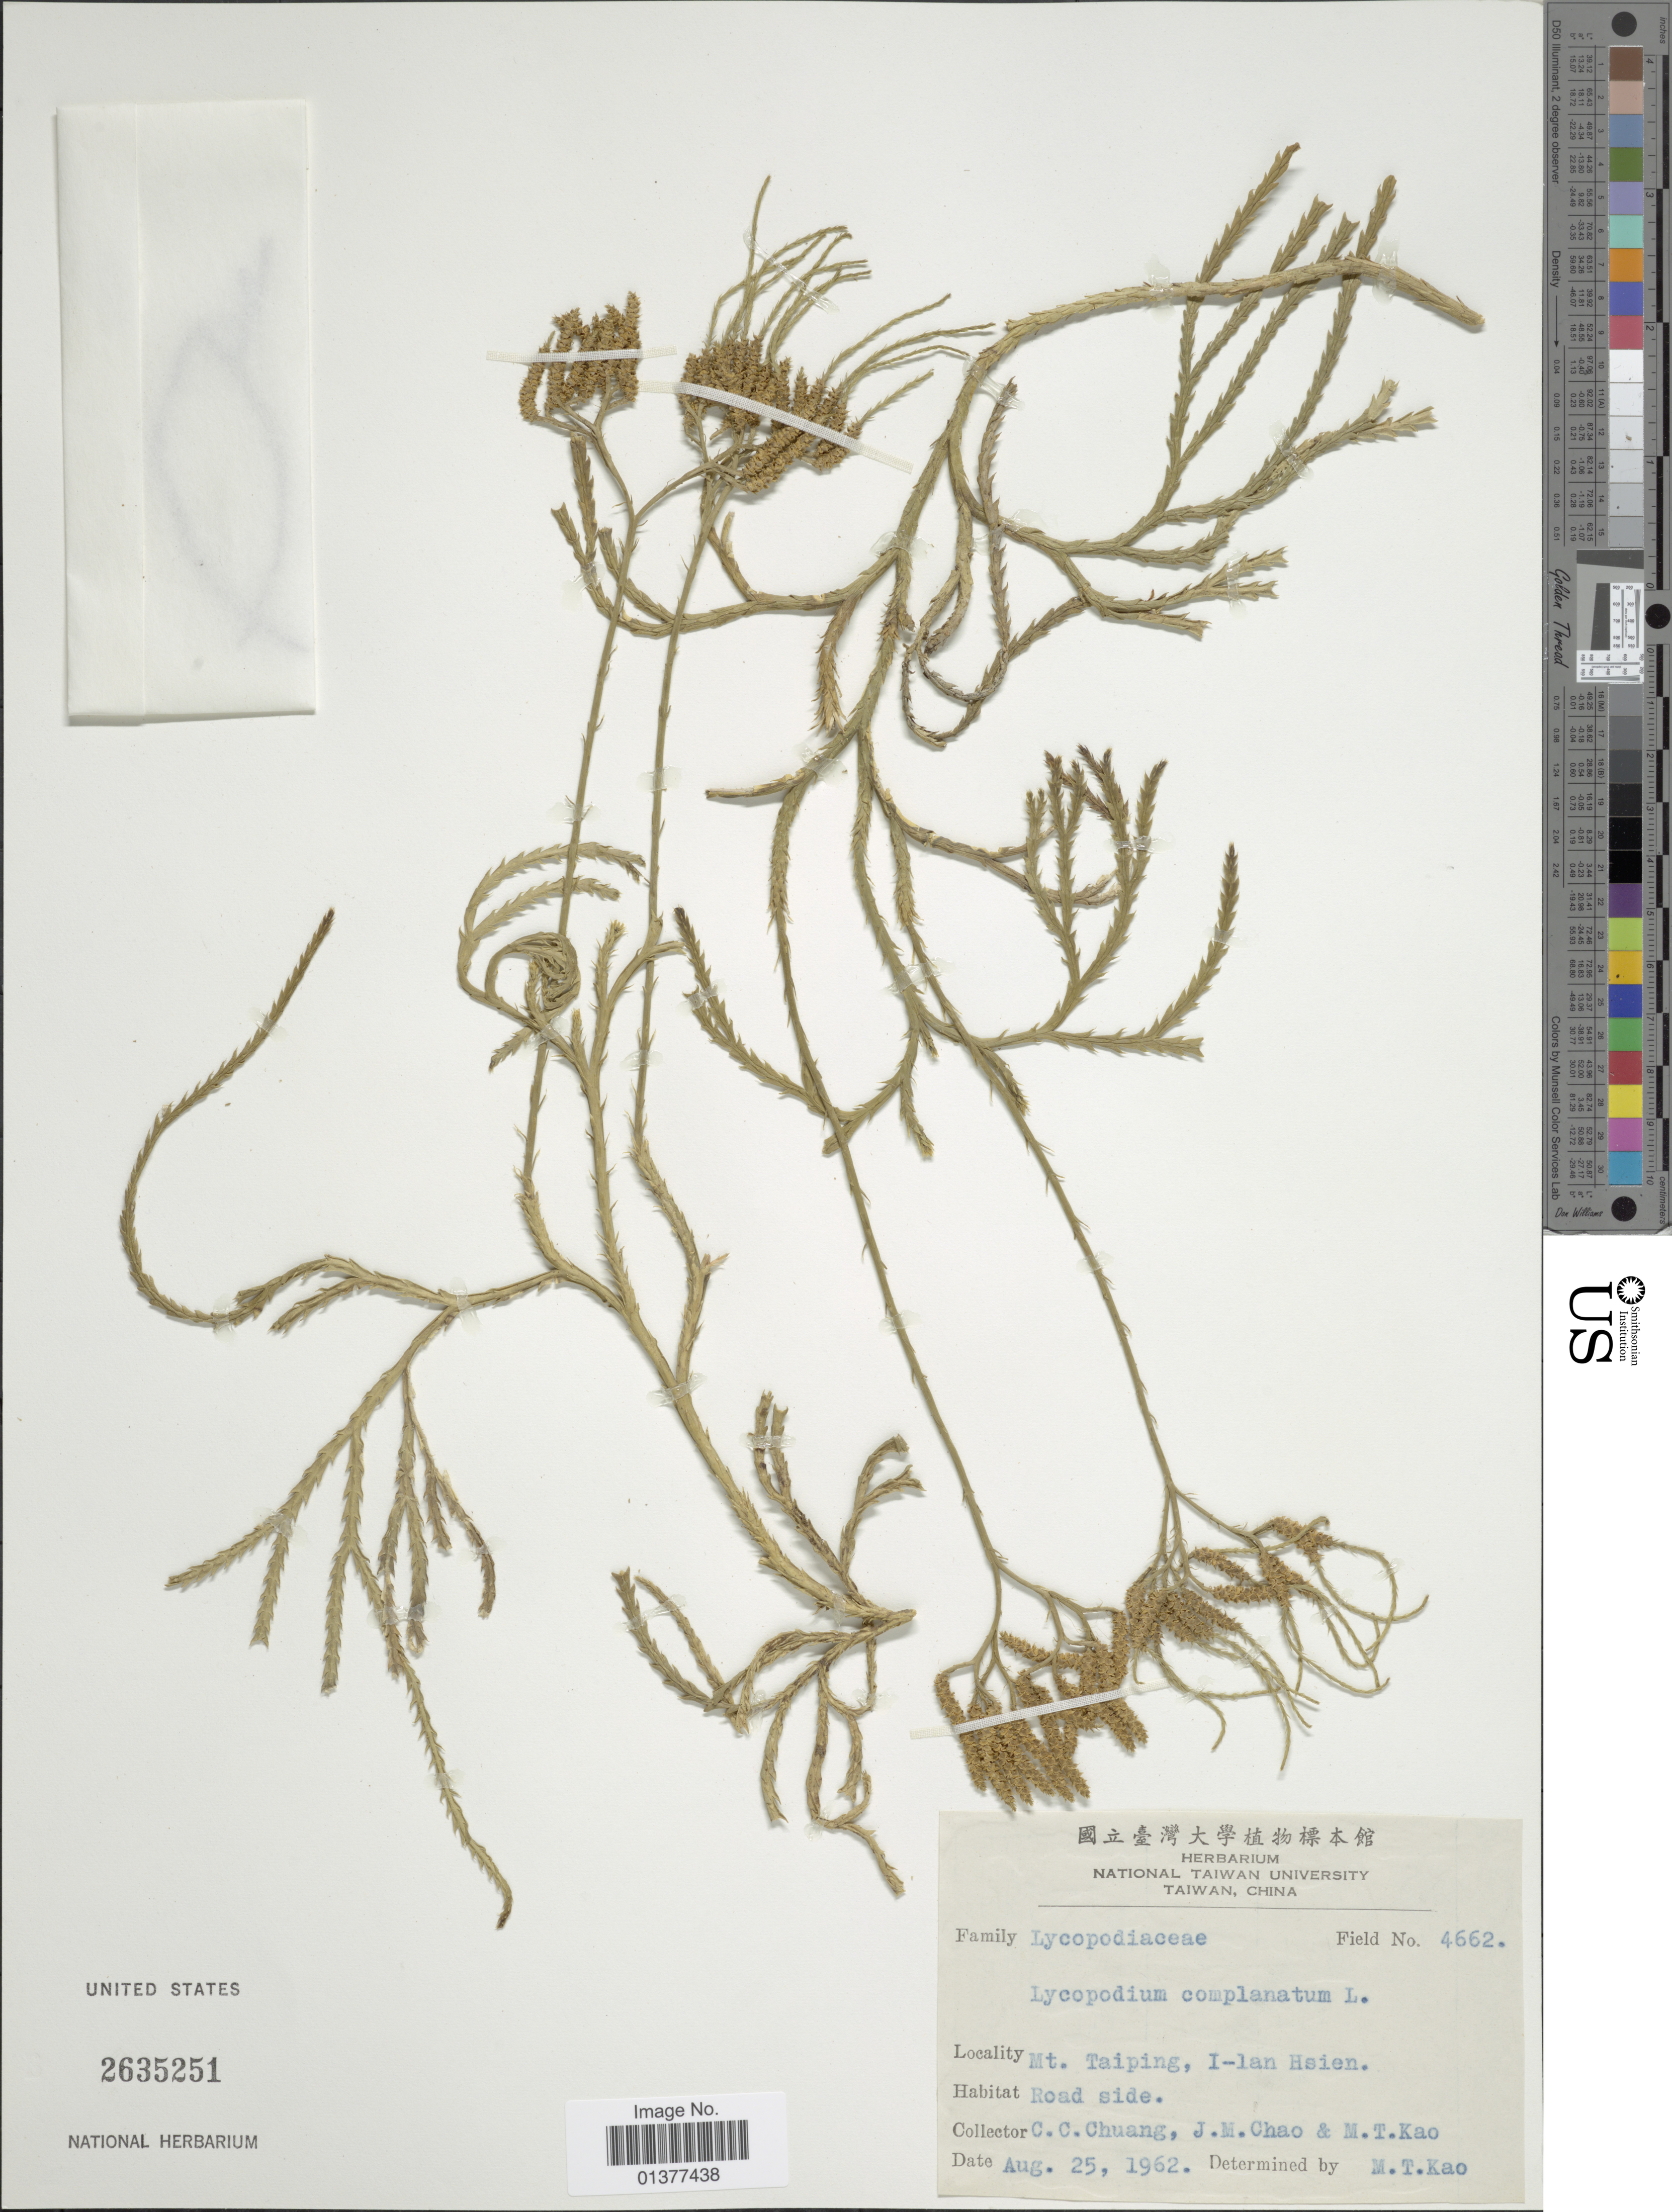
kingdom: Plantae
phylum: Tracheophyta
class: Lycopodiopsida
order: Lycopodiales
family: Lycopodiaceae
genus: Diphasiastrum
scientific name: Diphasiastrum complanatum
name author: (L.) Holub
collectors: C. C. Chuang, J. Chao & M. T. Kao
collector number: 4662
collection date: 1962-08-25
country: Taiwan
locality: Mt. Taiping, I-lan Hsien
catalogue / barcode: US 2635251